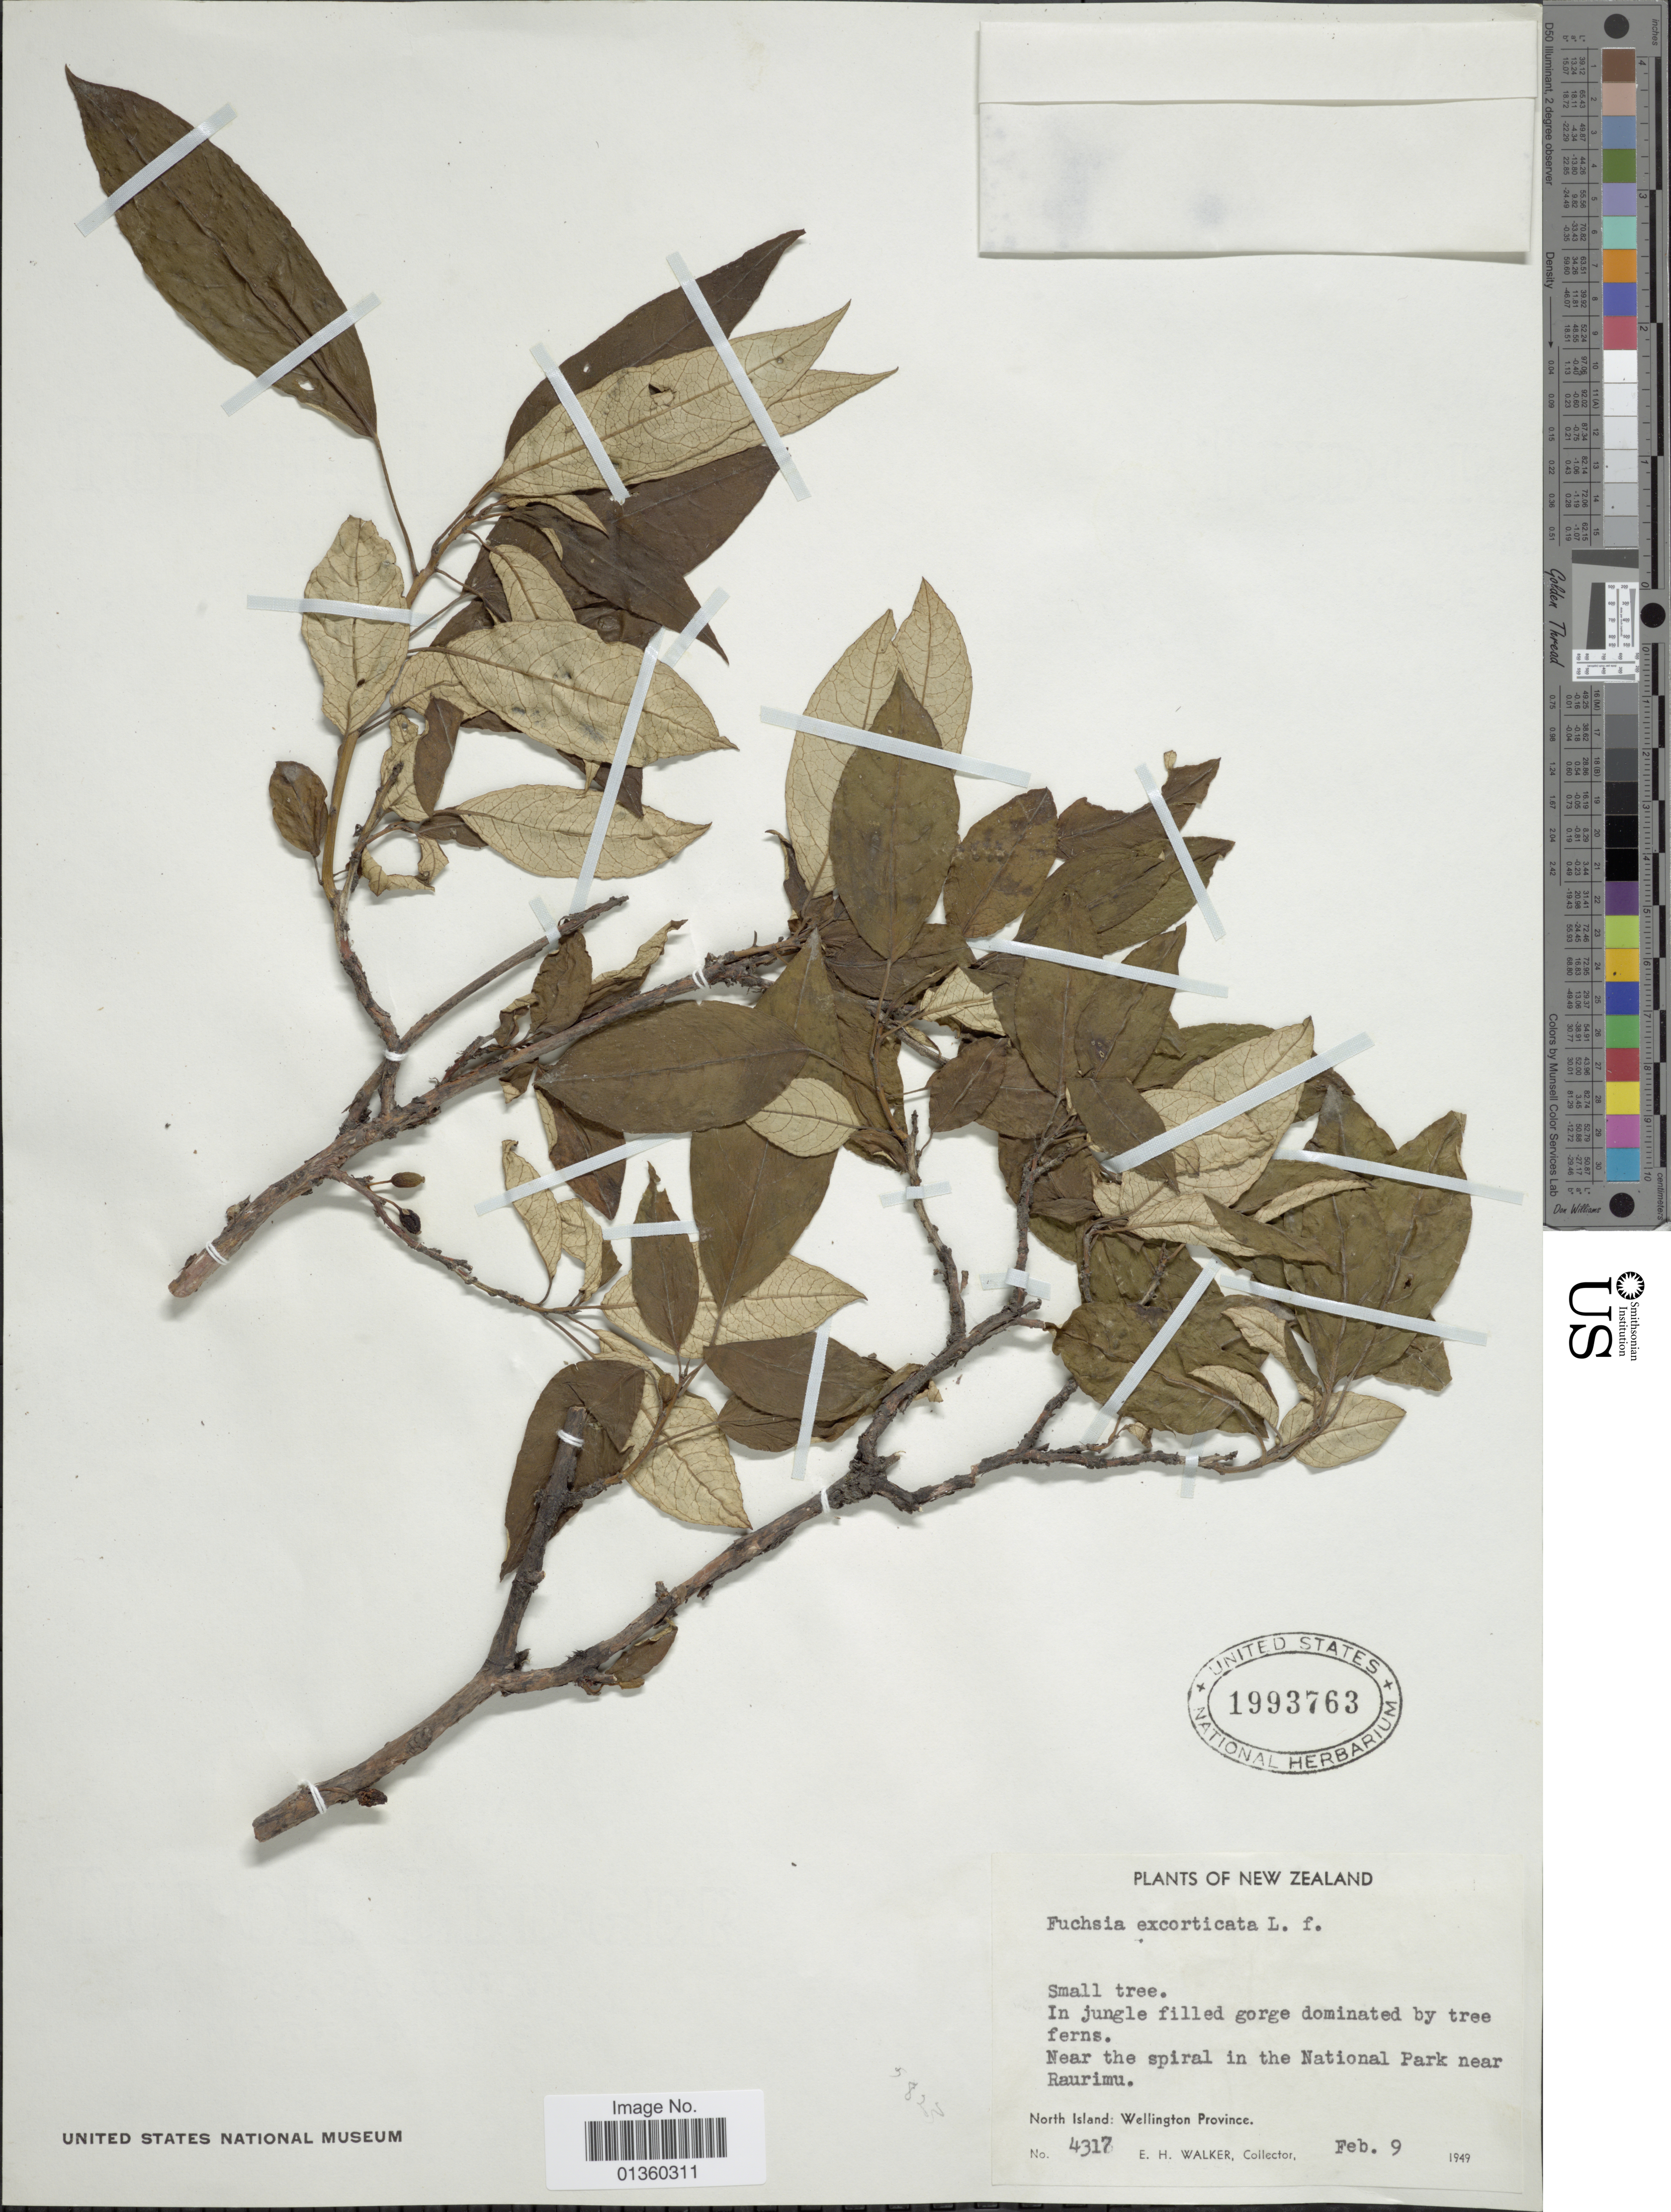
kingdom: Plantae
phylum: Tracheophyta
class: Magnoliopsida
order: Myrtales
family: Onagraceae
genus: Fuchsia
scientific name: Fuchsia excorticata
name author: (J.R. Forst. & G. Forst.) L. f.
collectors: E. H. Walker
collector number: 4317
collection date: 1949-02-09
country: New Zealand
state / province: Wellington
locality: North Island. Near the spiral in the National Parkk near Raurimu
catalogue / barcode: US 1993763